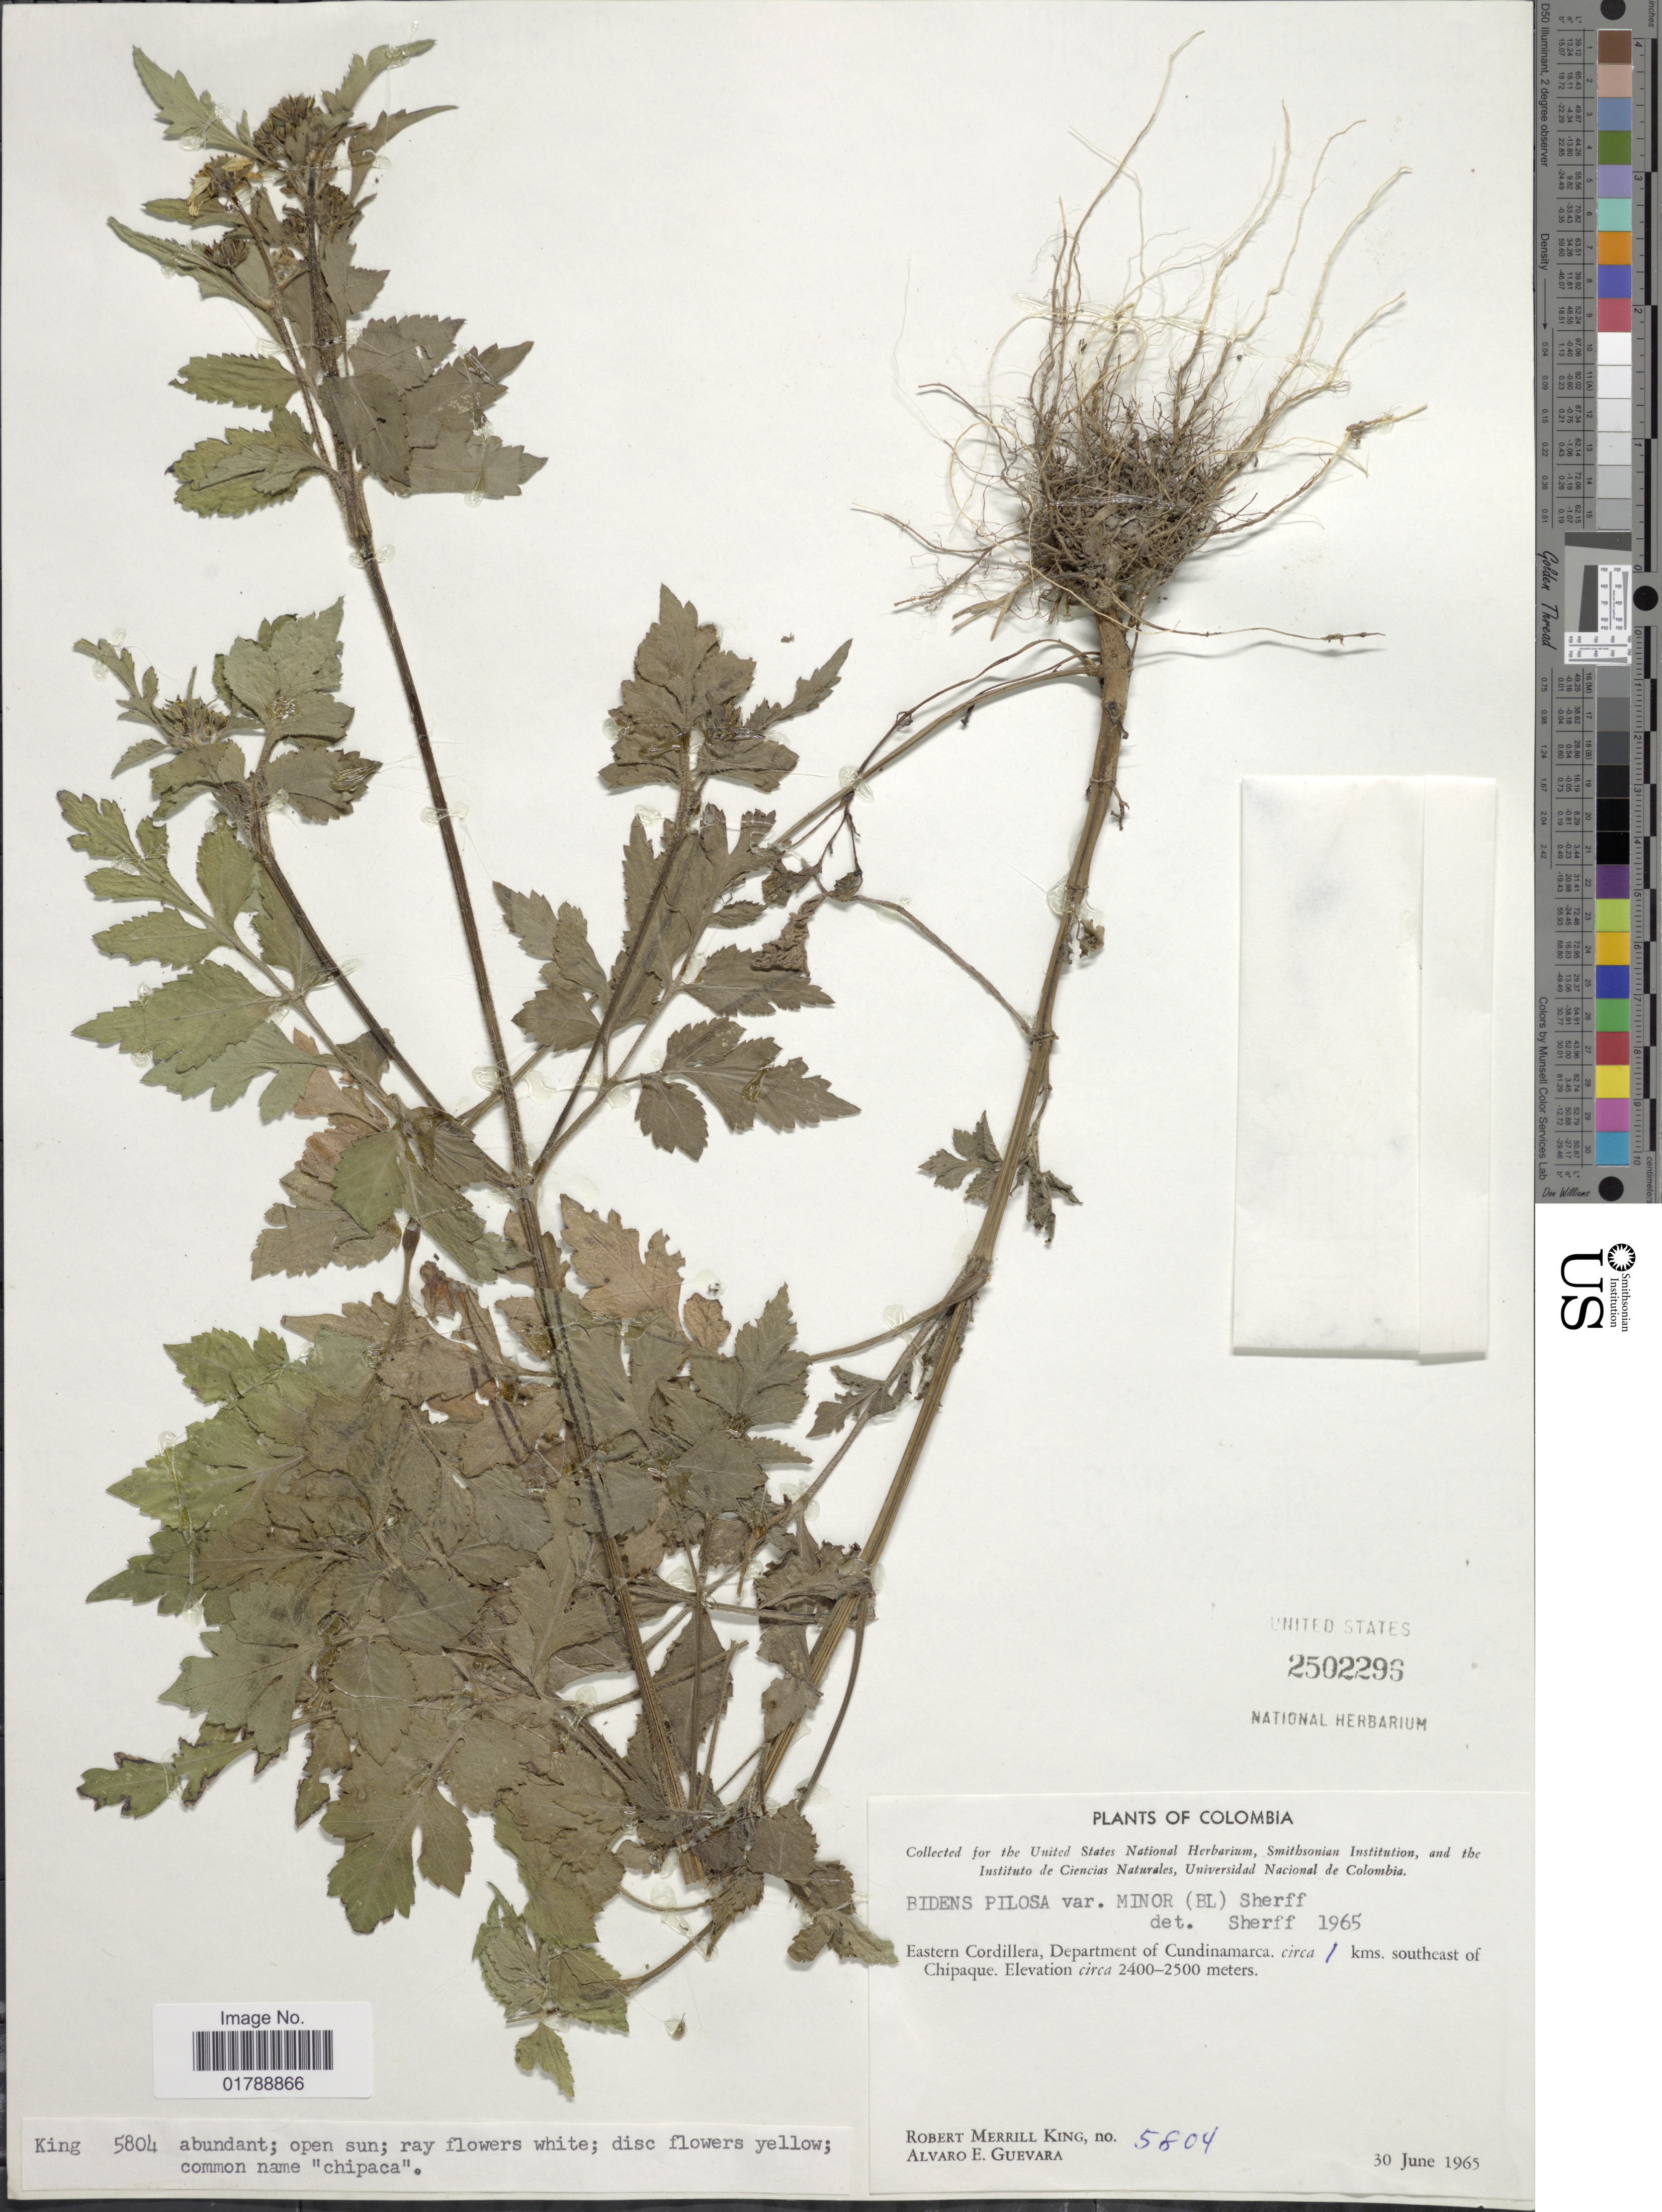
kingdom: Plantae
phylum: Tracheophyta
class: Magnoliopsida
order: Asterales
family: Asteraceae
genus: Bidens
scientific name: Bidens pilosa var. minor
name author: (Blume) Sherff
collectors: R. M. King & A. E. Guevara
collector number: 5804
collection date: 1965-06-30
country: Colombia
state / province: Cundinamarca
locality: Eastern Cordillera. circa 1 kms. southeast of Chipaque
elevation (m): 2400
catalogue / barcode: US 2502296